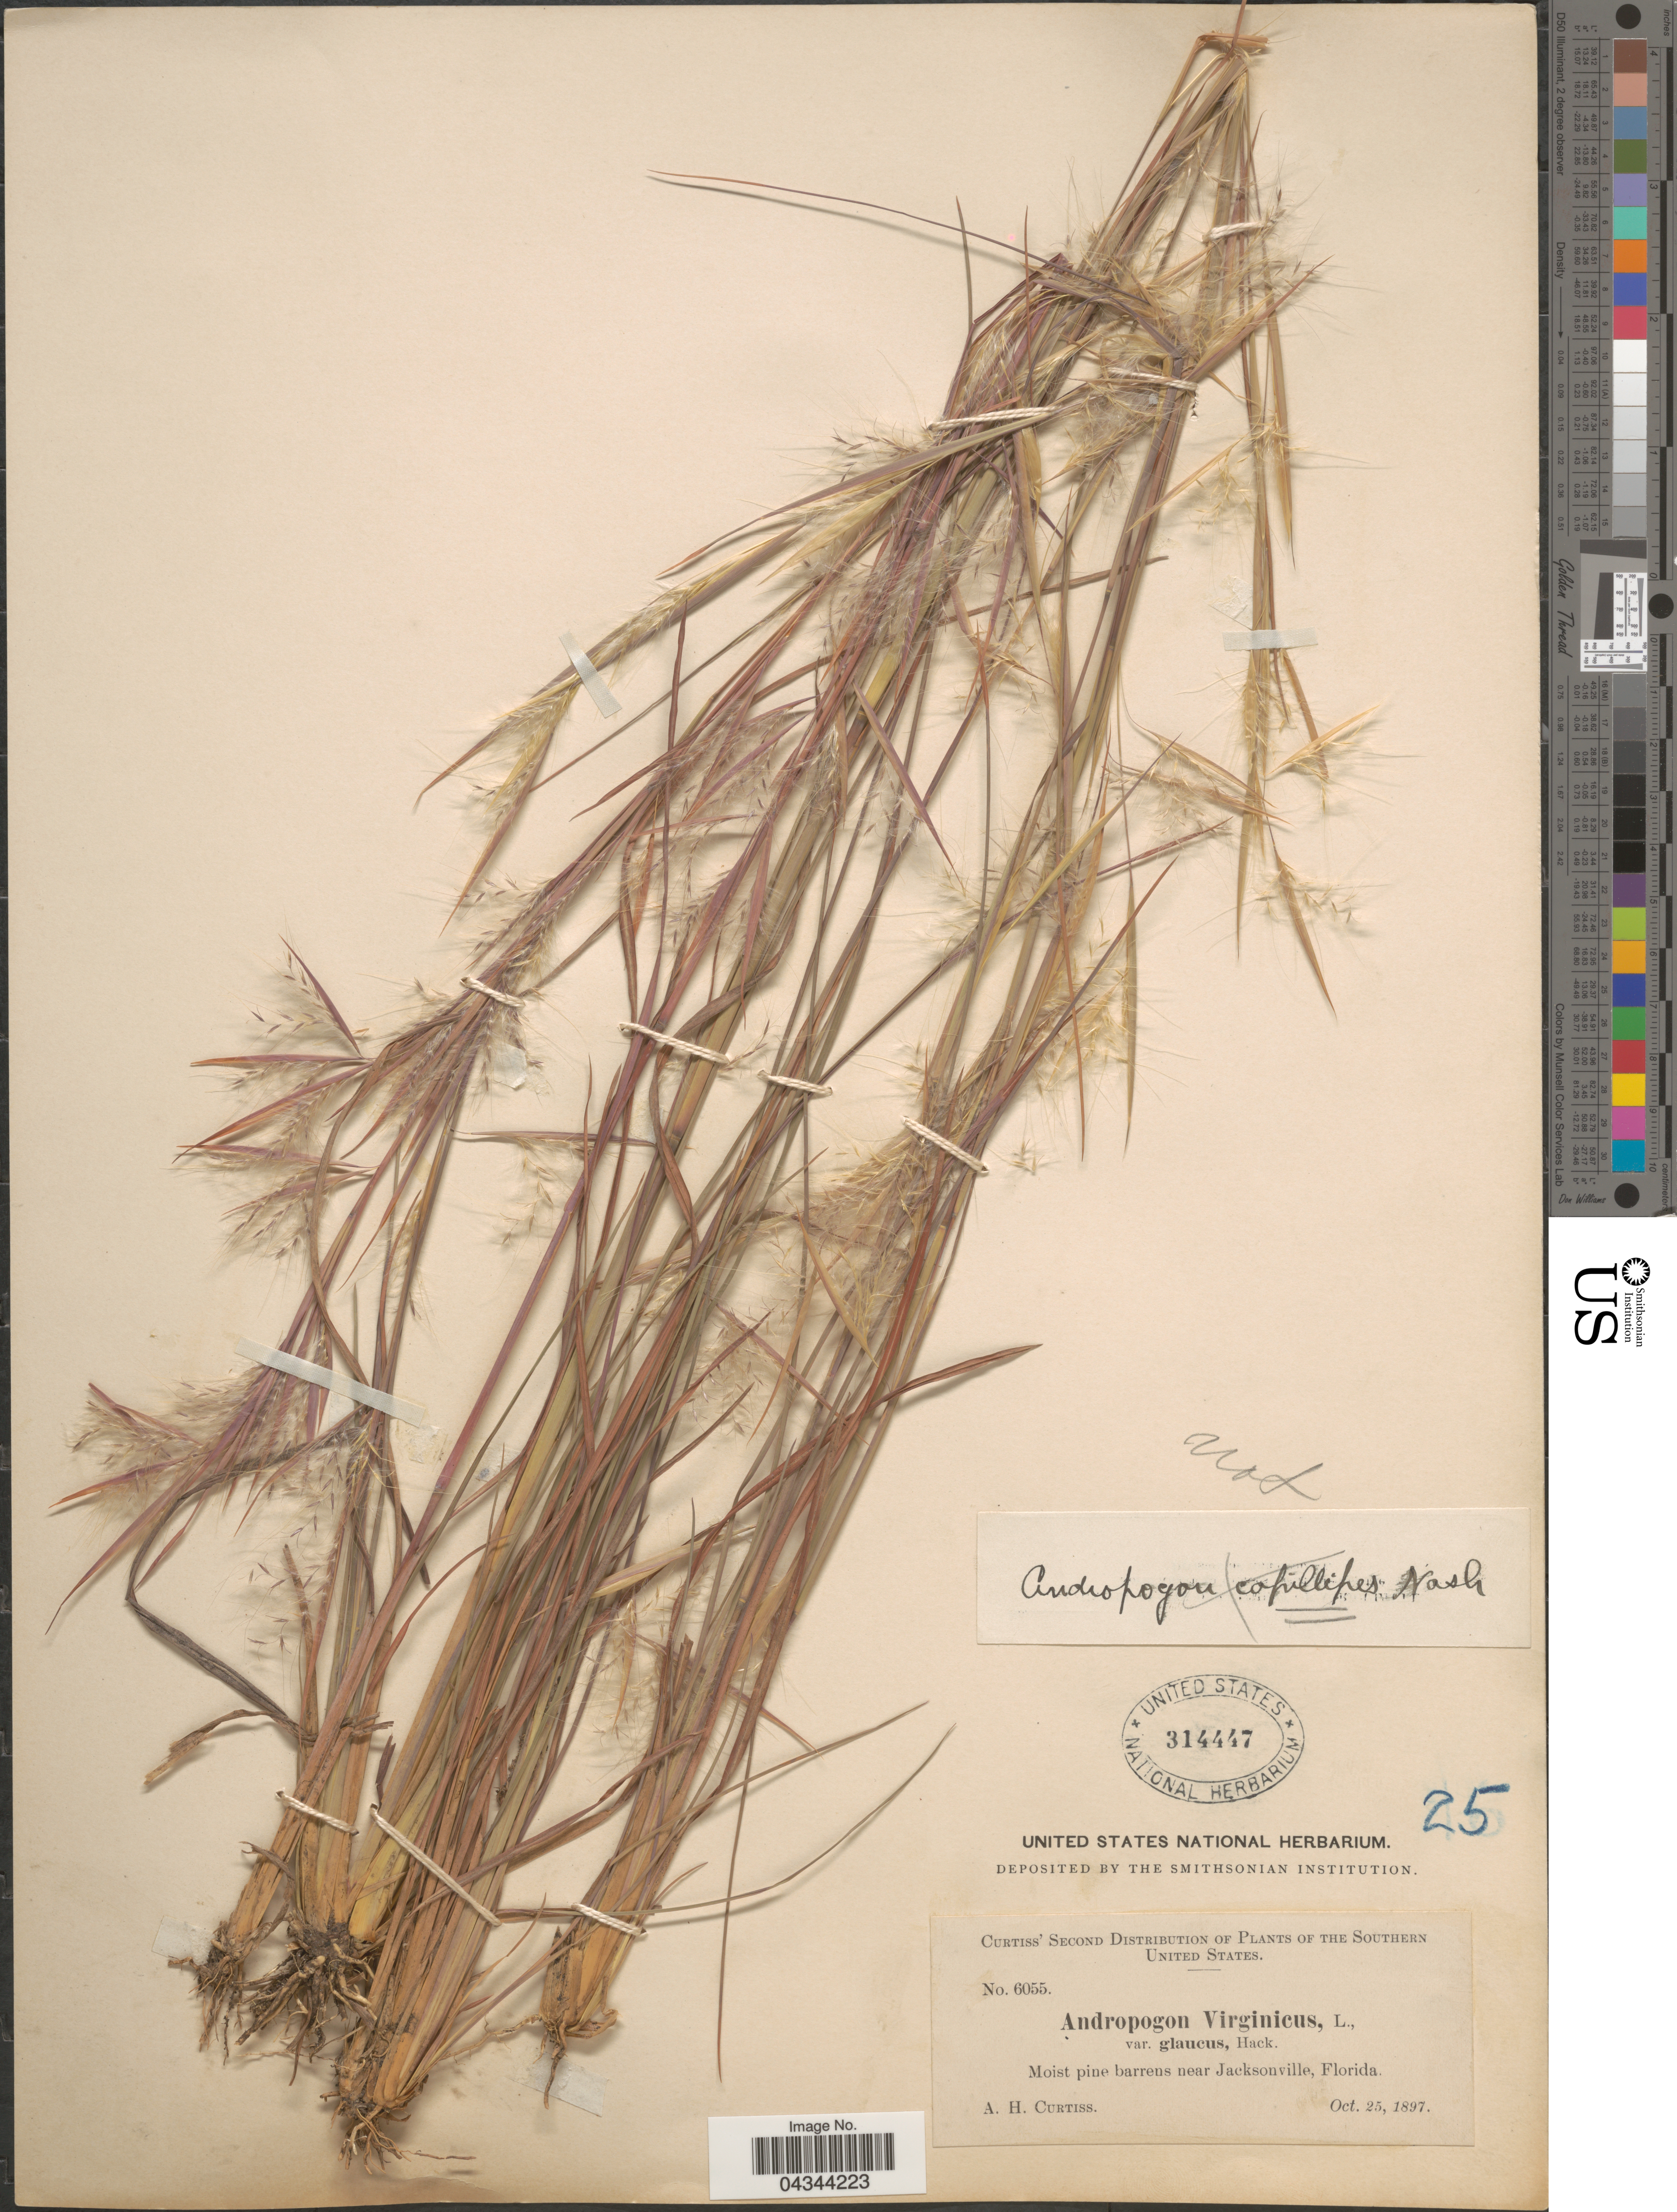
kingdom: Plantae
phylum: Tracheophyta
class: Liliopsida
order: Poales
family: Poaceae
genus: Andropogon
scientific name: Andropogon virginicus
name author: L.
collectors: A. H. Curtiss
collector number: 6055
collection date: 1897-10-25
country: United States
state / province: Florida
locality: The Southern United States. Near Jacksonville.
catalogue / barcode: US 314447